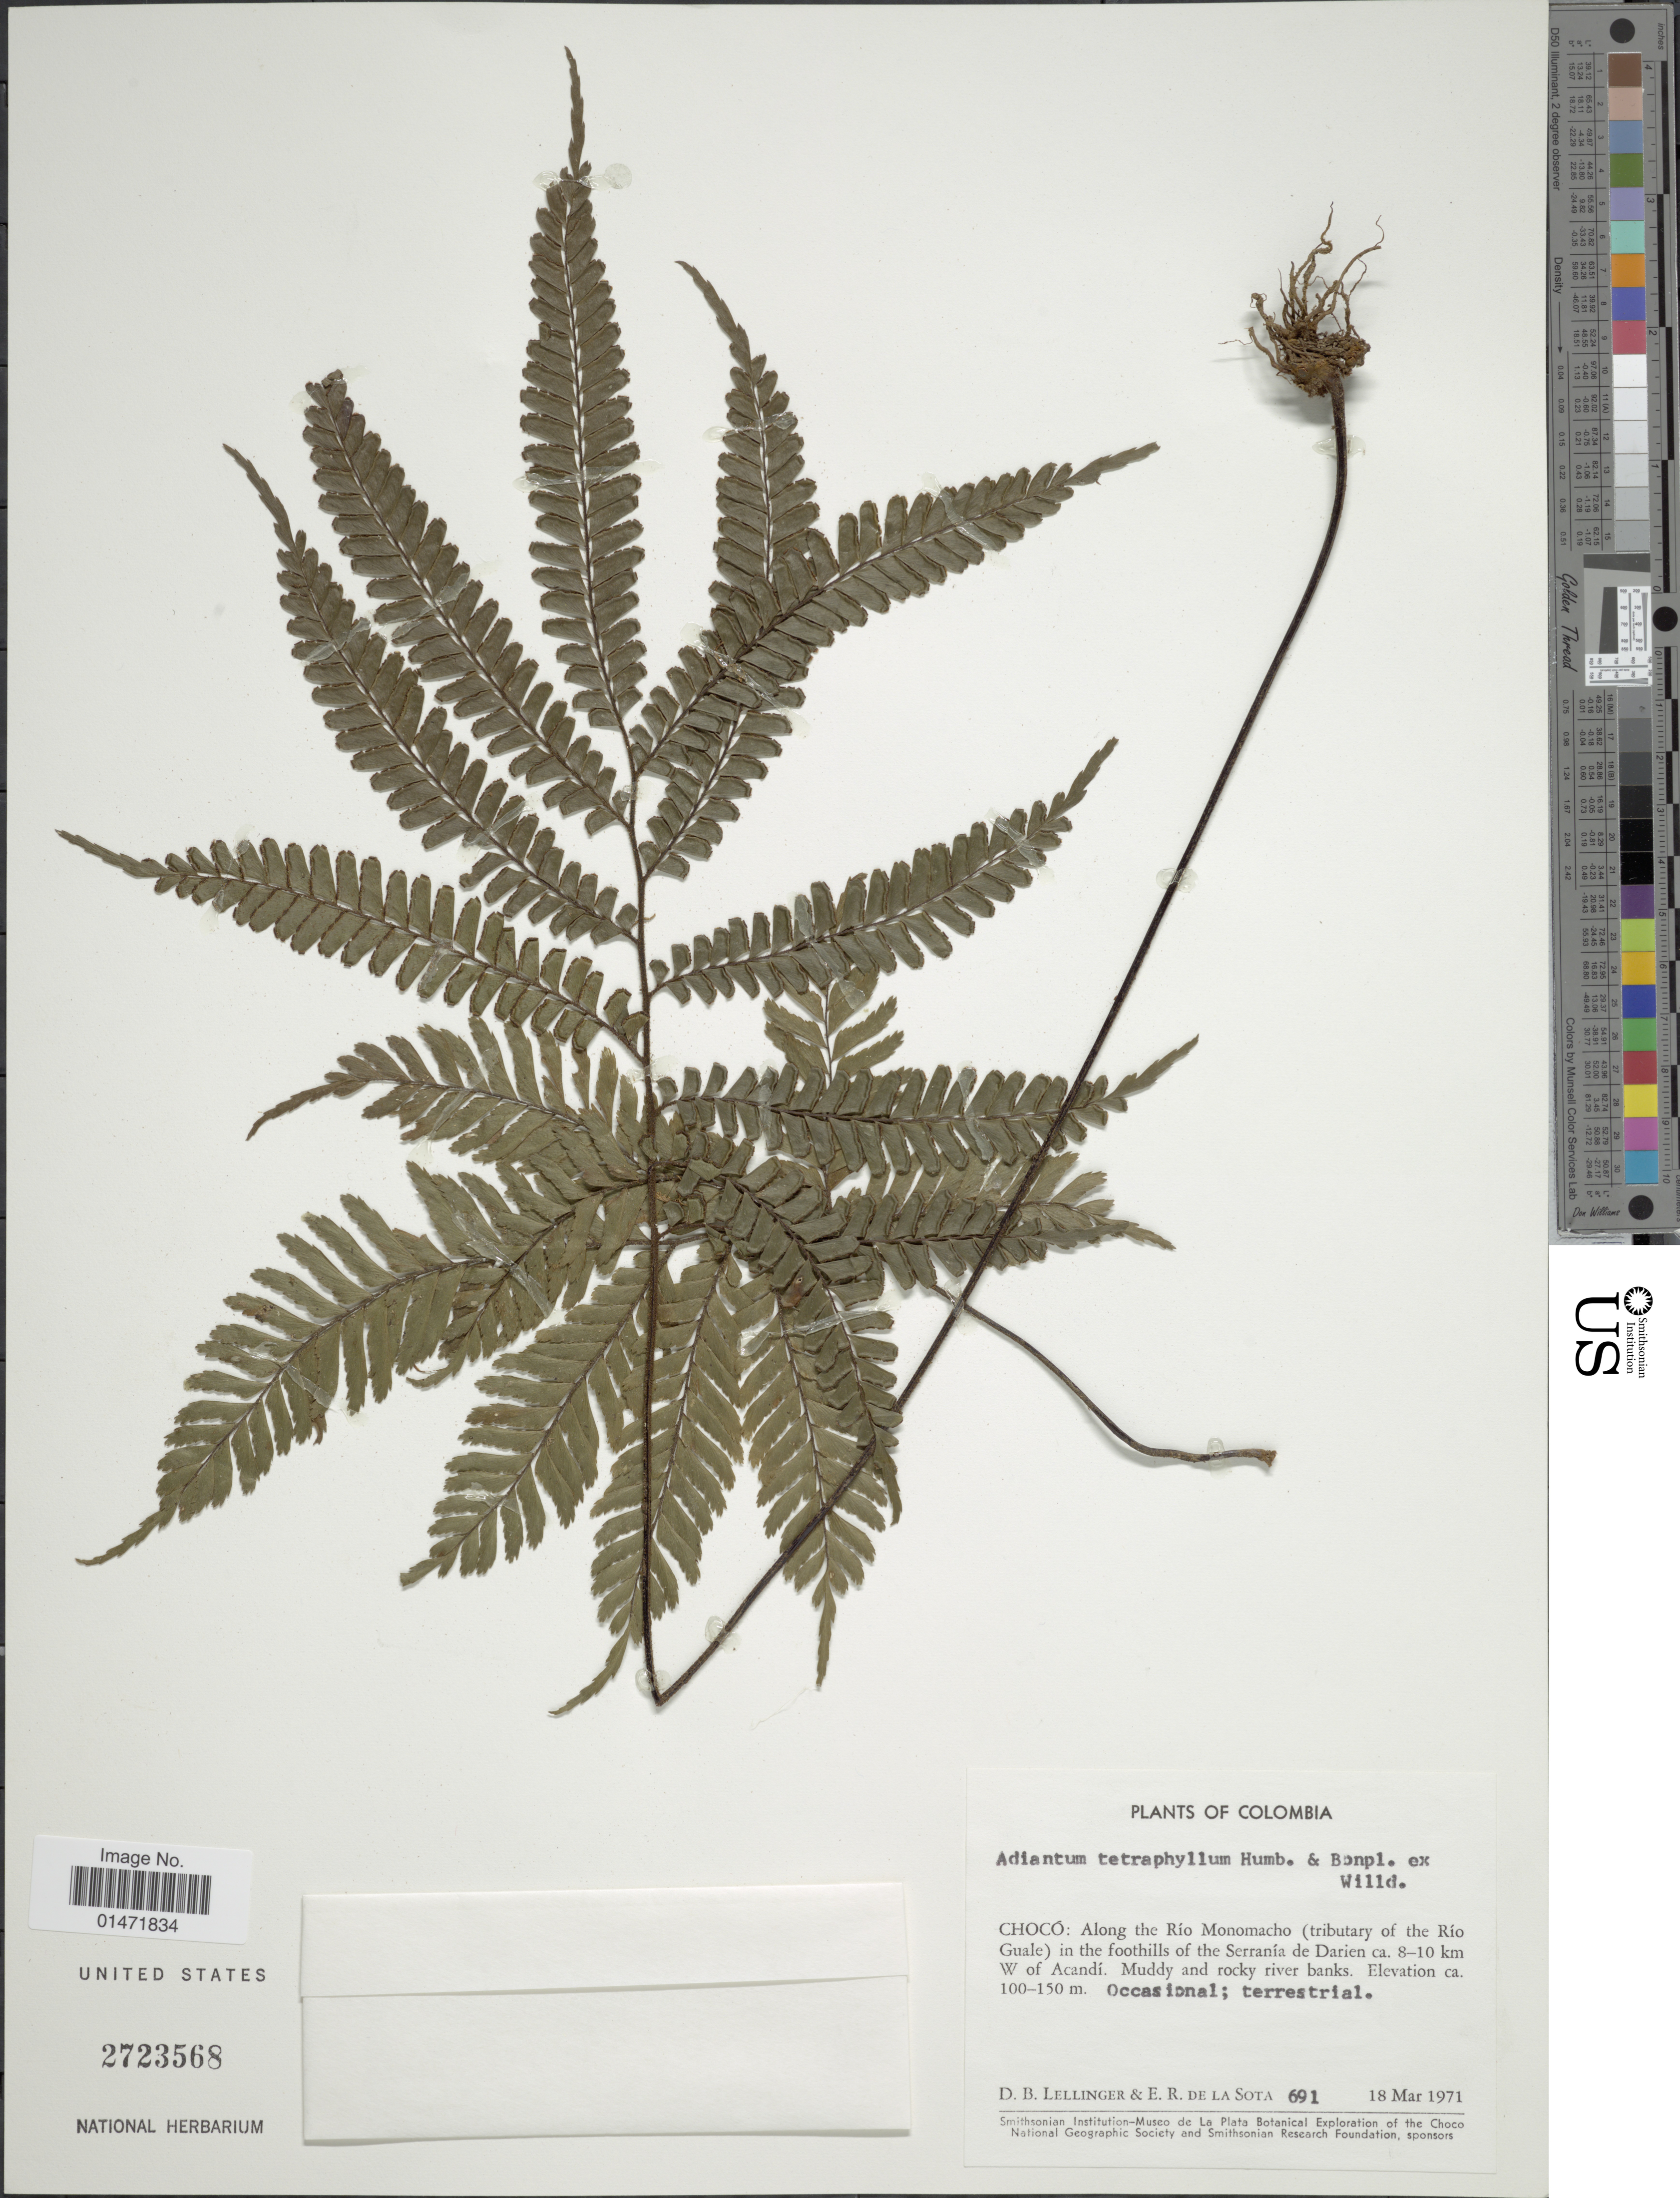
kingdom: Plantae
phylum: Tracheophyta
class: Polypodiopsida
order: Polypodiales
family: Pteridaceae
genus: Adiantum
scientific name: Adiantum tetraphyllum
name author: Humb. & Bonpl. ex Willd.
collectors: D. B. Lellinger & E. R. de la Sota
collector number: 691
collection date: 1971-03-18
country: Colombia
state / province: Chocó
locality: Along the Río Monomacho (tributary of the Río Guale) in the foothills of the Serranía de Darien, ca. 8-10 km W of Acandí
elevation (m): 100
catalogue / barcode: US 2723568